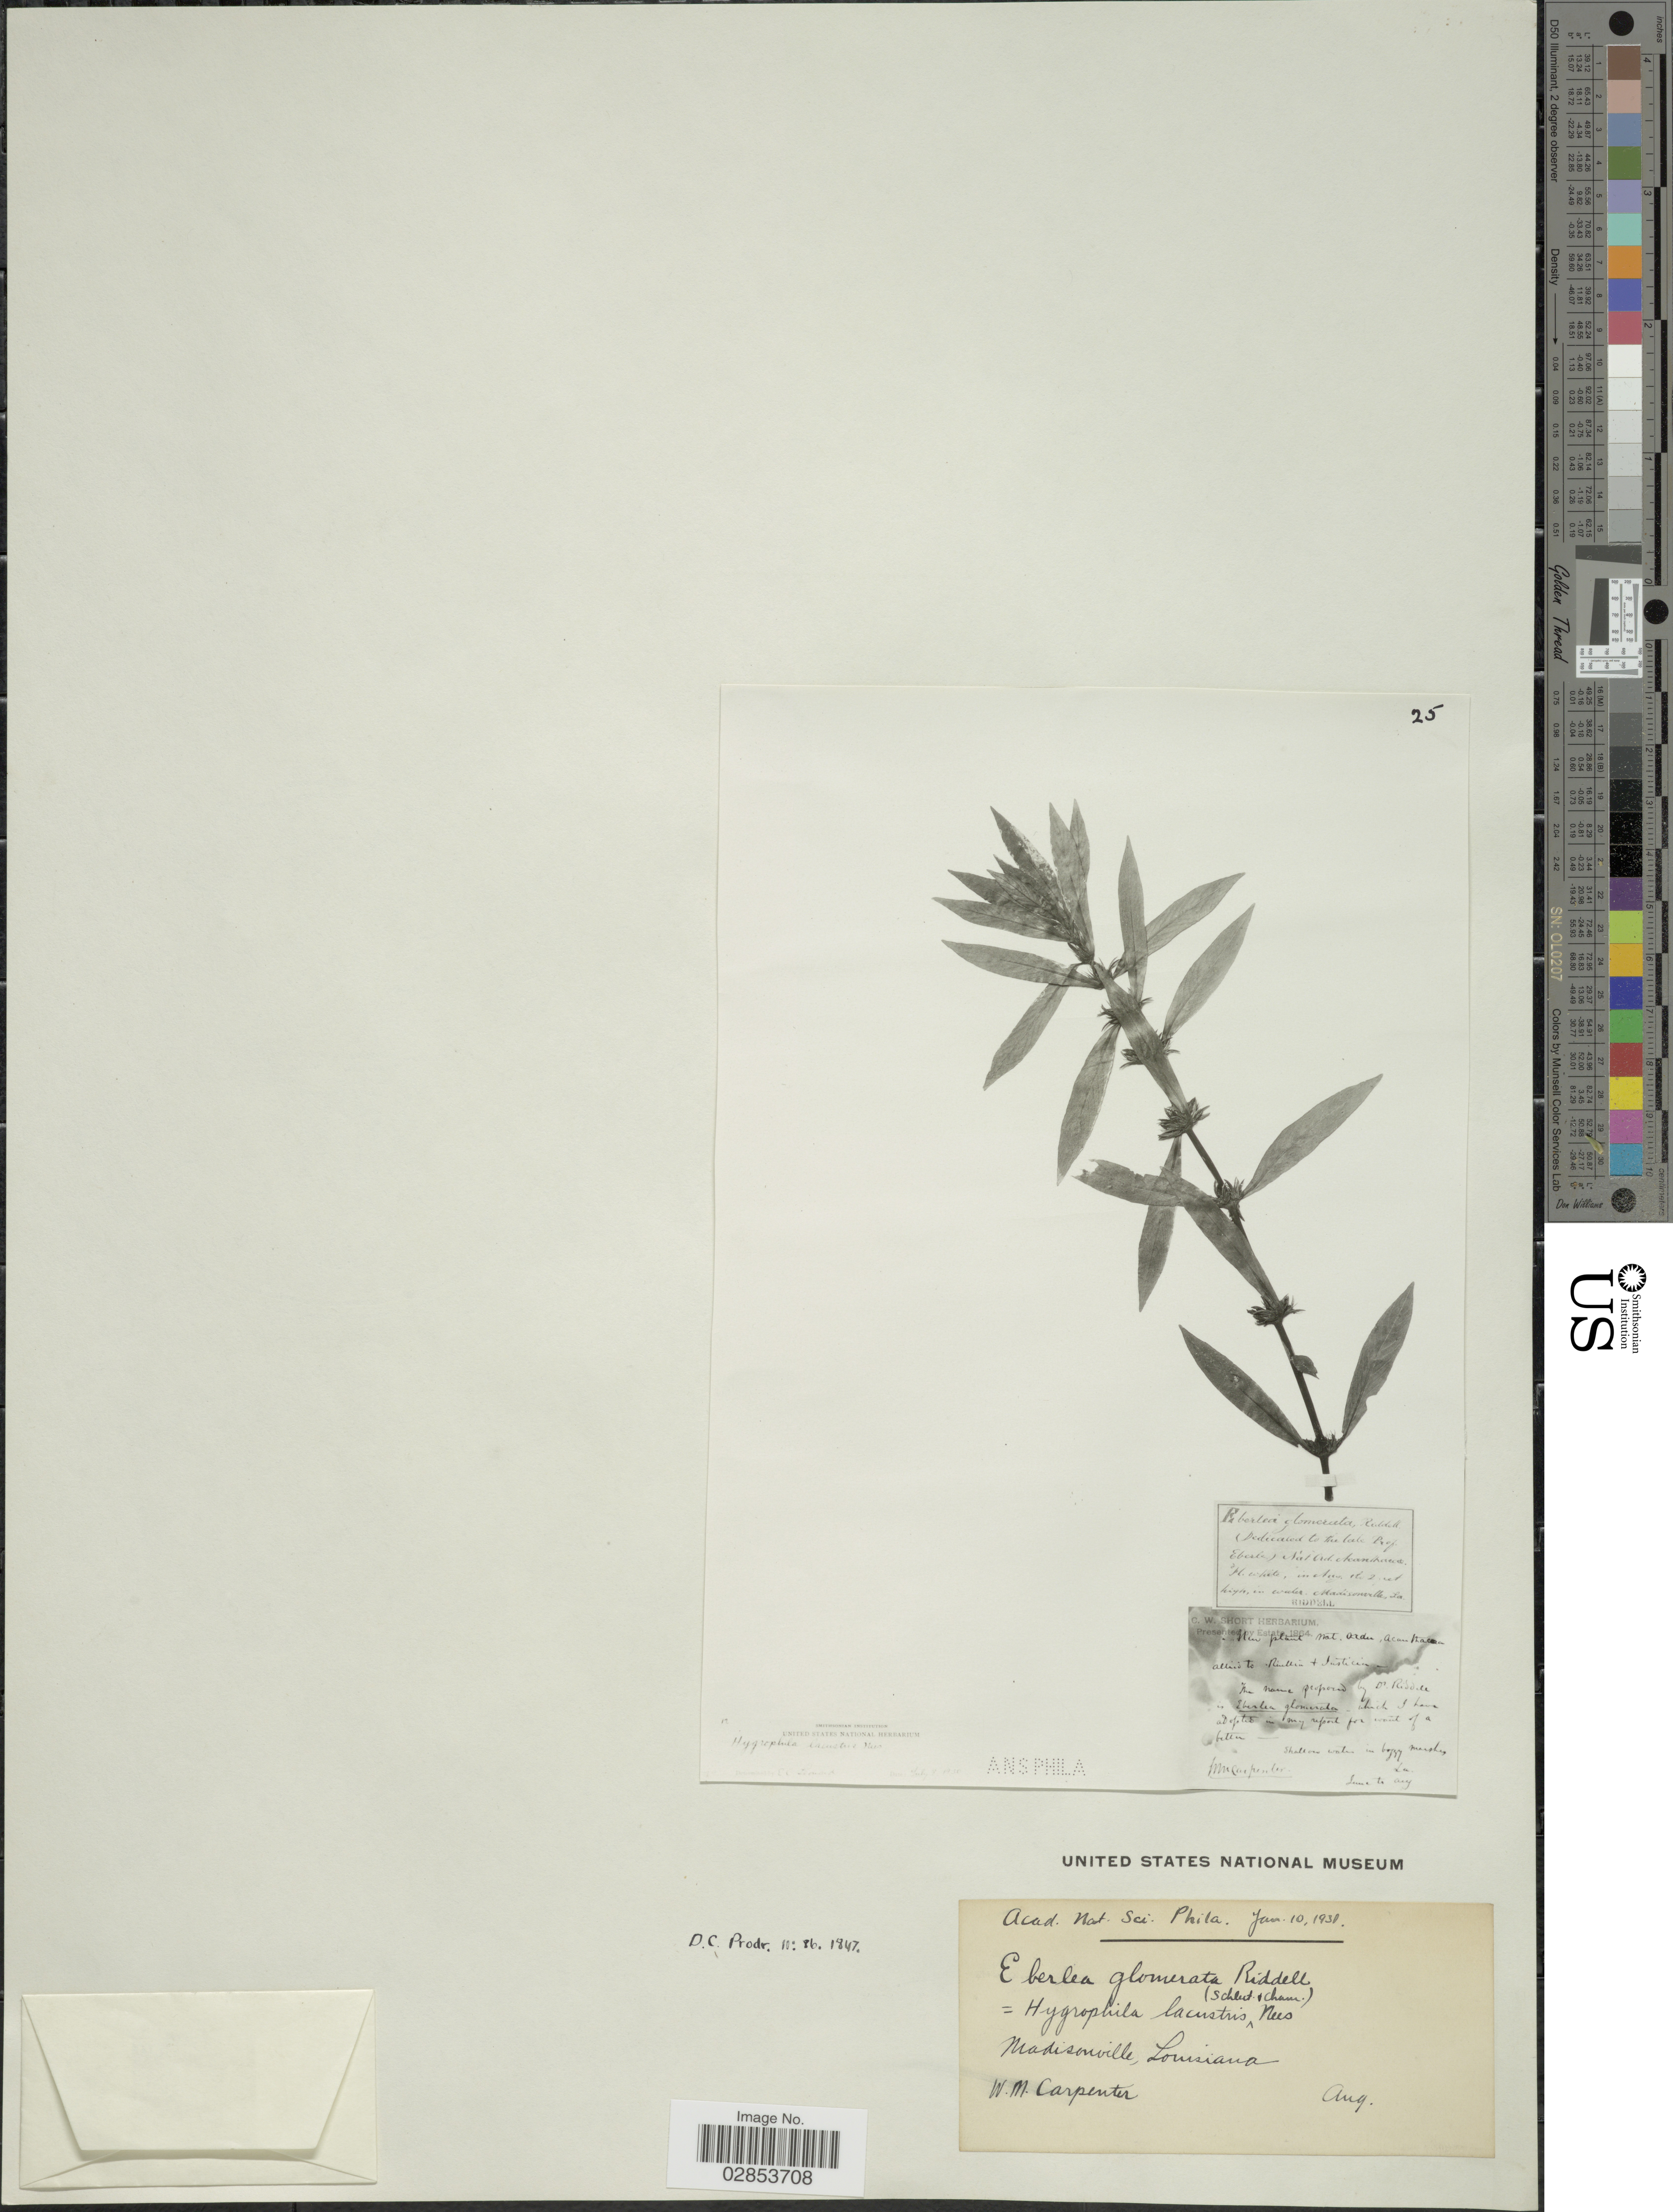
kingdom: Plantae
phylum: Tracheophyta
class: Magnoliopsida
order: Lamiales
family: Acanthaceae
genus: Hygrophila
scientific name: Hygrophila costata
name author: Nees & T. Nees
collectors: W. Carpenter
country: United States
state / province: Louisiana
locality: Madisonville. La.